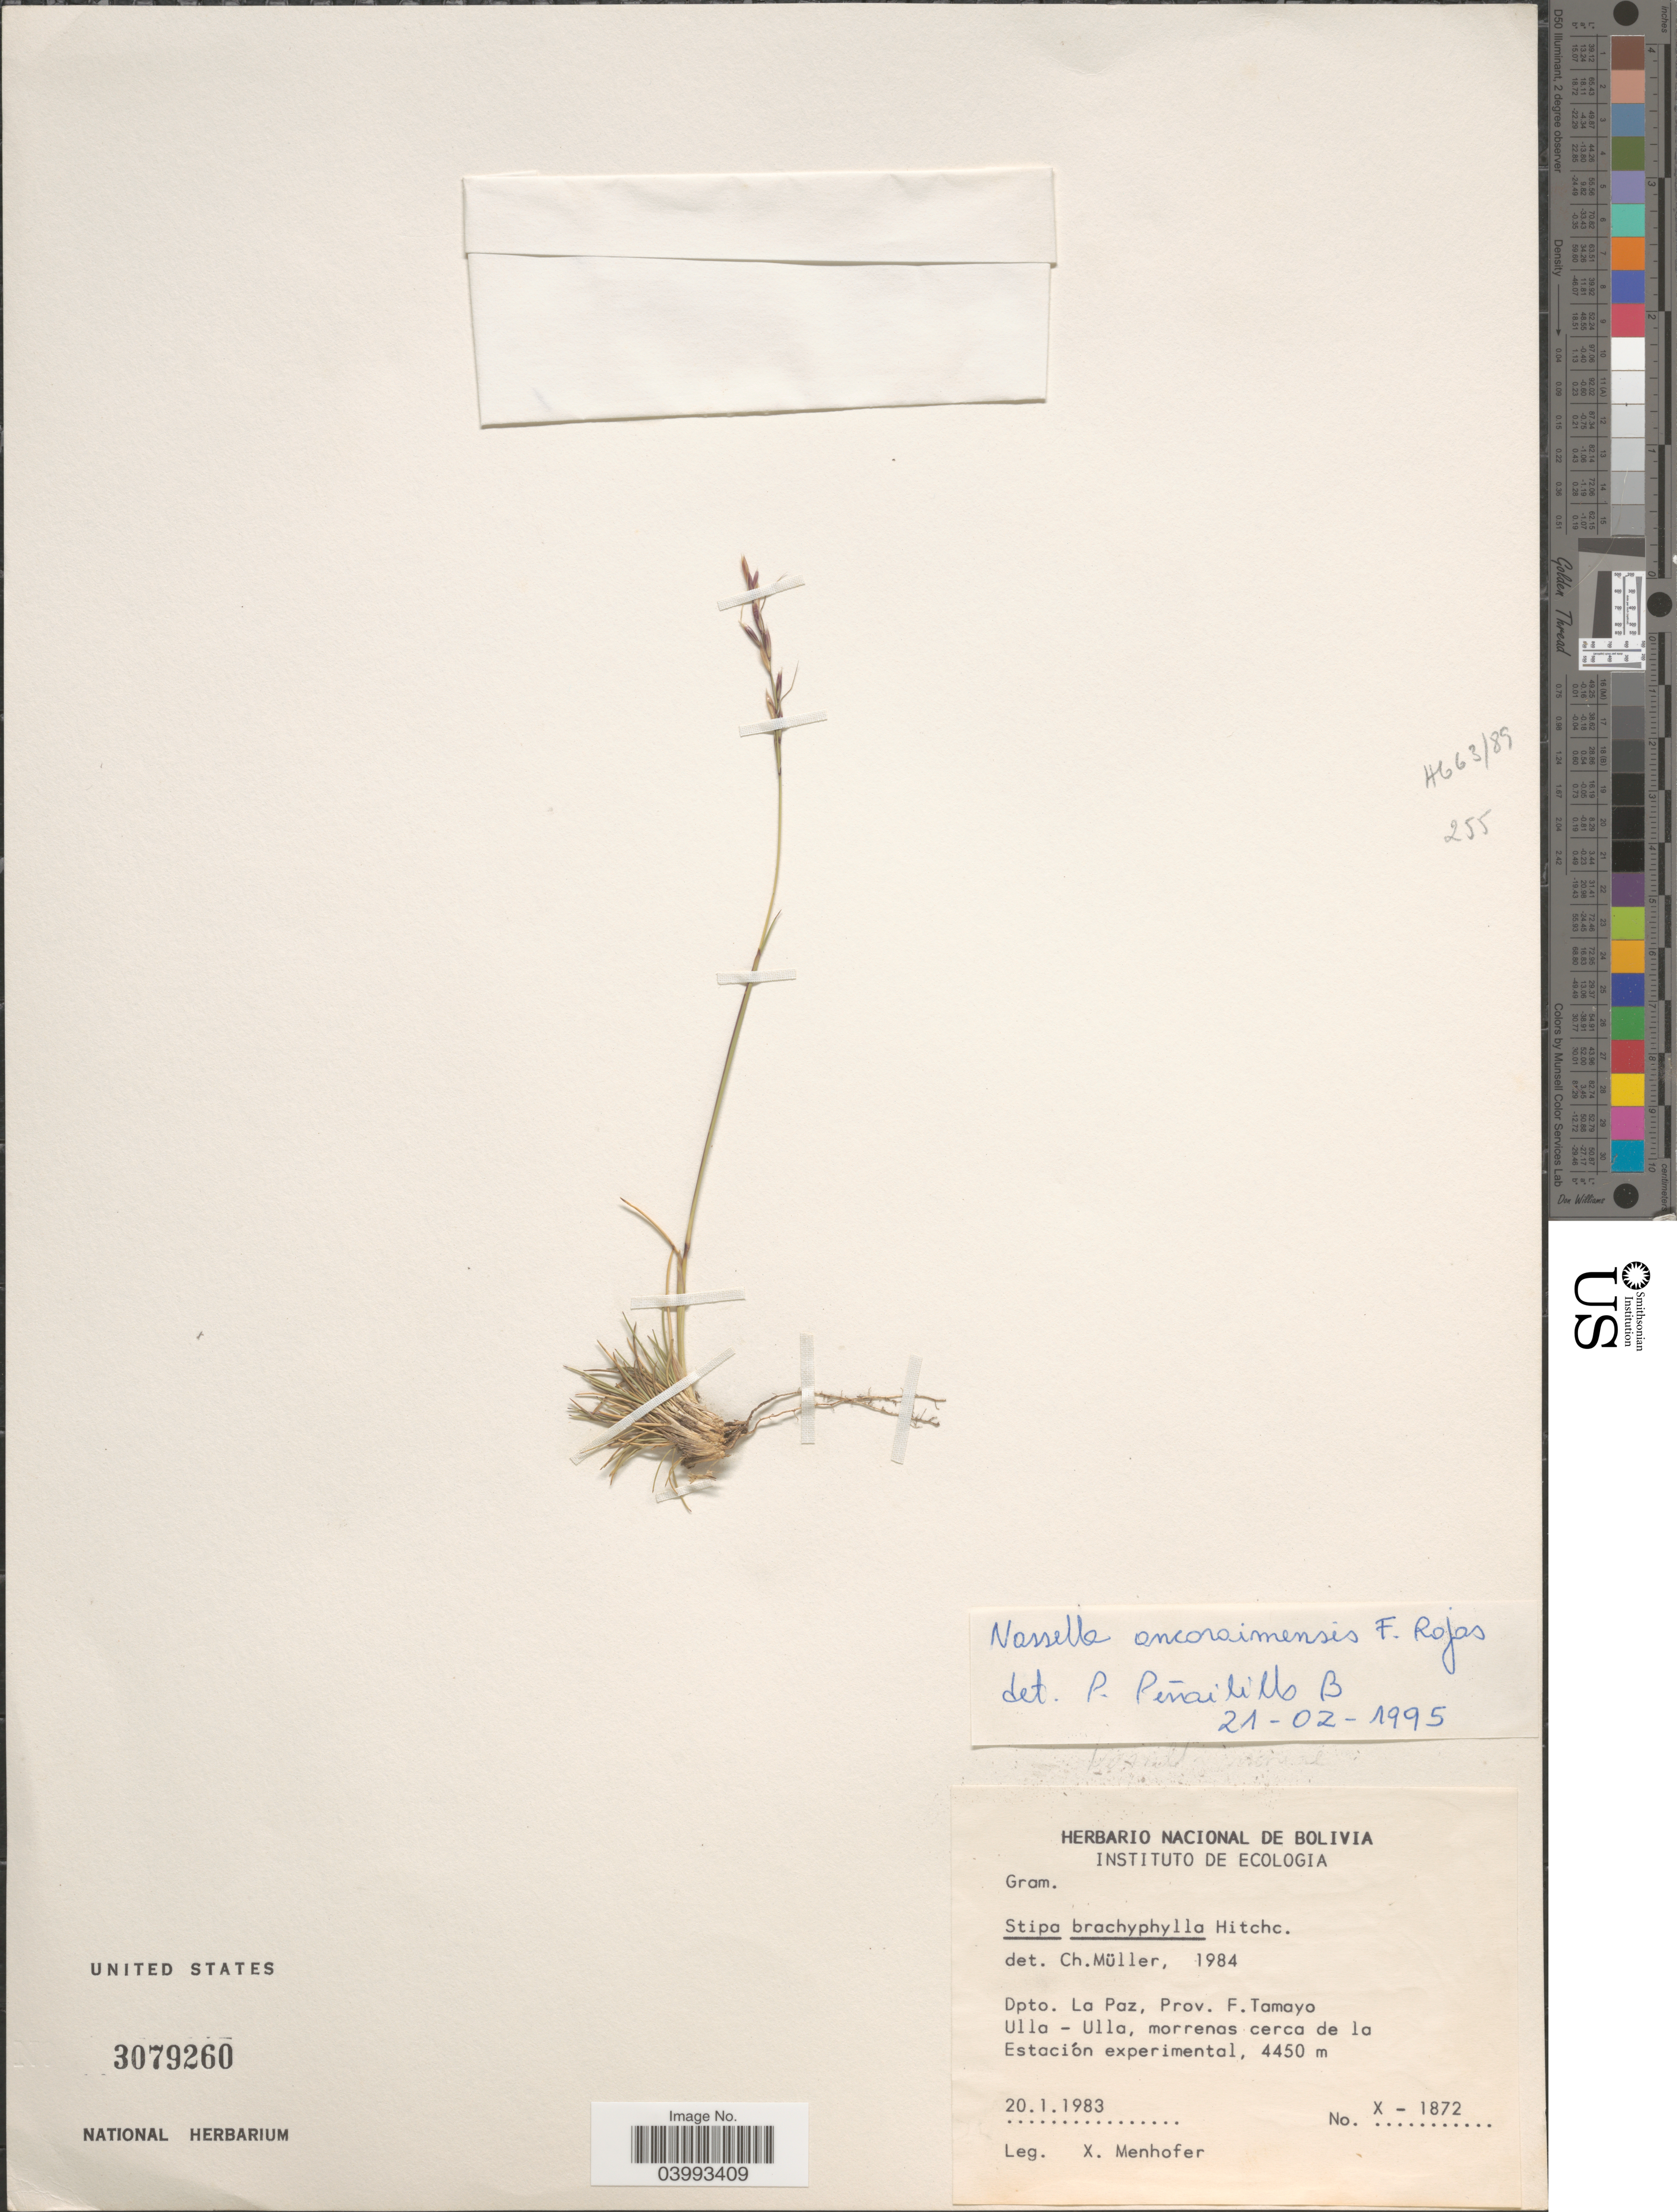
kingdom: Plantae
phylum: Tracheophyta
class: Liliopsida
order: Poales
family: Poaceae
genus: Nassella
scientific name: Nassella ancoraimensis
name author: F. Rojas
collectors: X. Menhofer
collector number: X - 1872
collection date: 1983-01-20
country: Bolivia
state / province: La Paz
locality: Dpto. La Paz, Prov. F.Tamayo. Ulla - Ulla, morrenos cerca de la Estación experimental.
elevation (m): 4450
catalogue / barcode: US 3079260